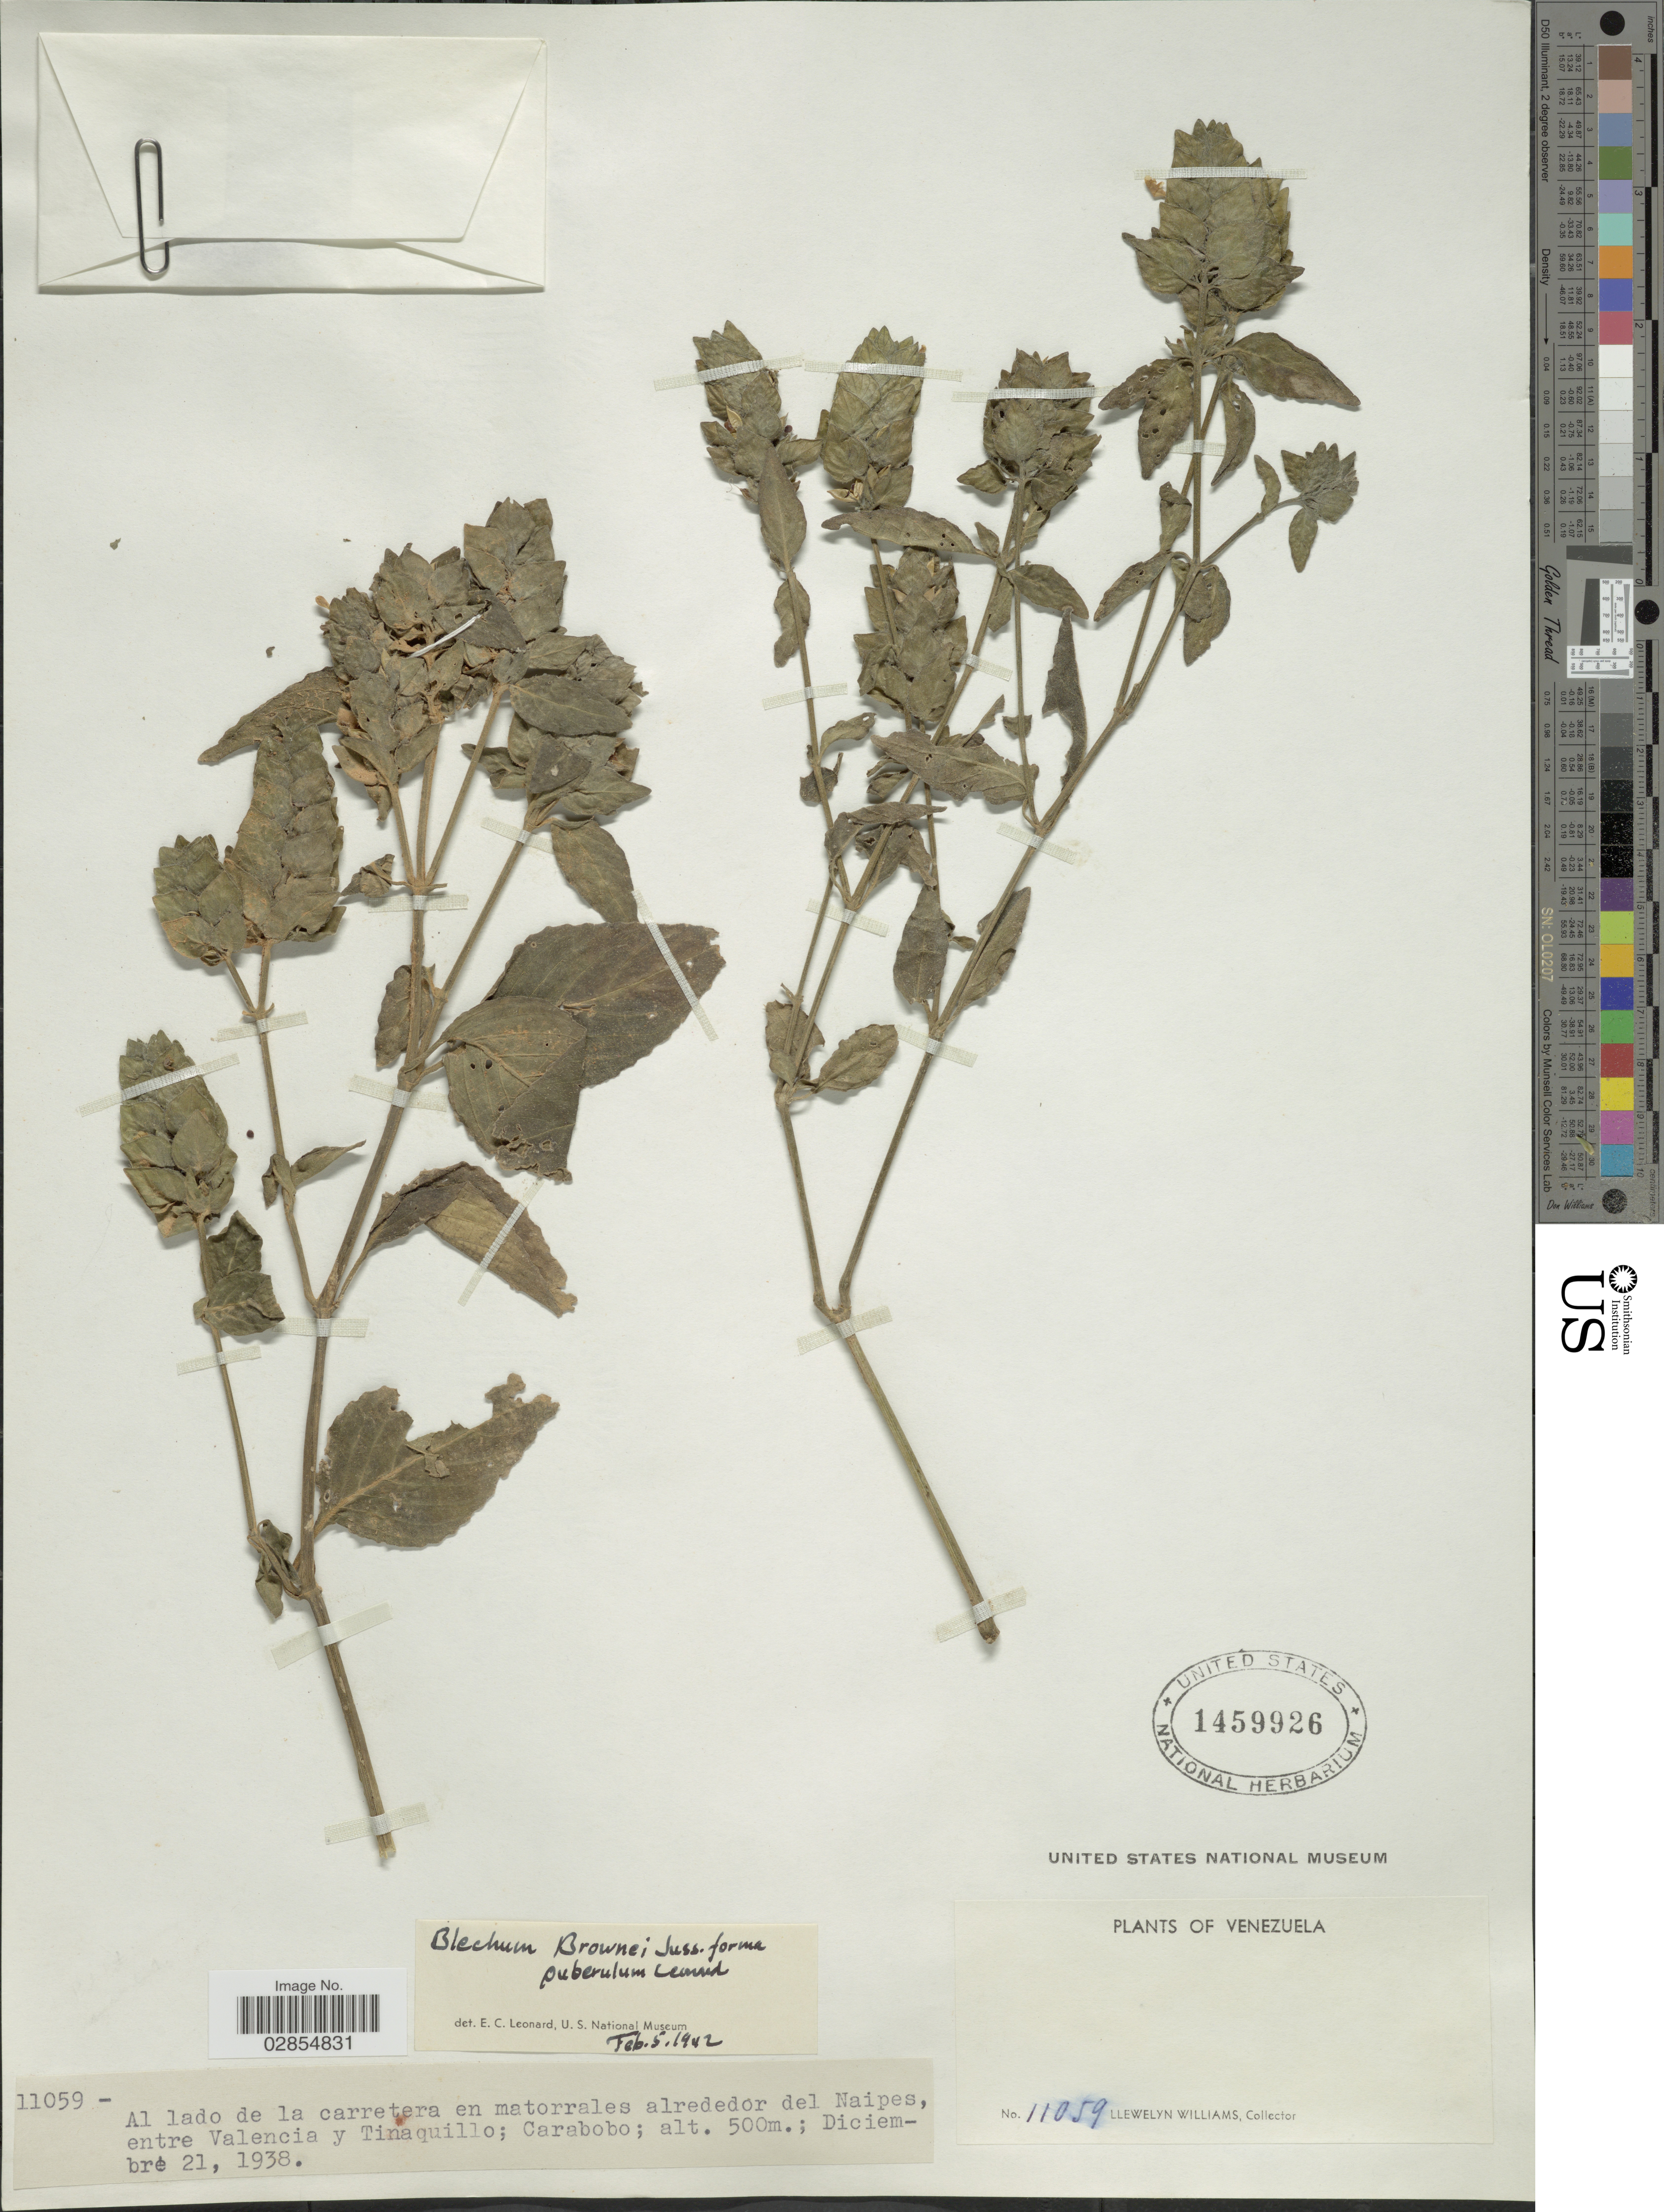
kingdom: Plantae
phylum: Tracheophyta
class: Magnoliopsida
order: Lamiales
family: Acanthaceae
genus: Blechum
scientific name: Blechum pyramidatum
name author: (Lam.) Urb.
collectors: Ll. Williams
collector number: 11059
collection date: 1938-12-21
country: Venezuela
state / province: Carabobo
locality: Al lado de la carretera en matorrales alrededor del Naipes, entre Valencia y Tinaquillo; Carabobo.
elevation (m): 500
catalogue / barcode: US 1459926